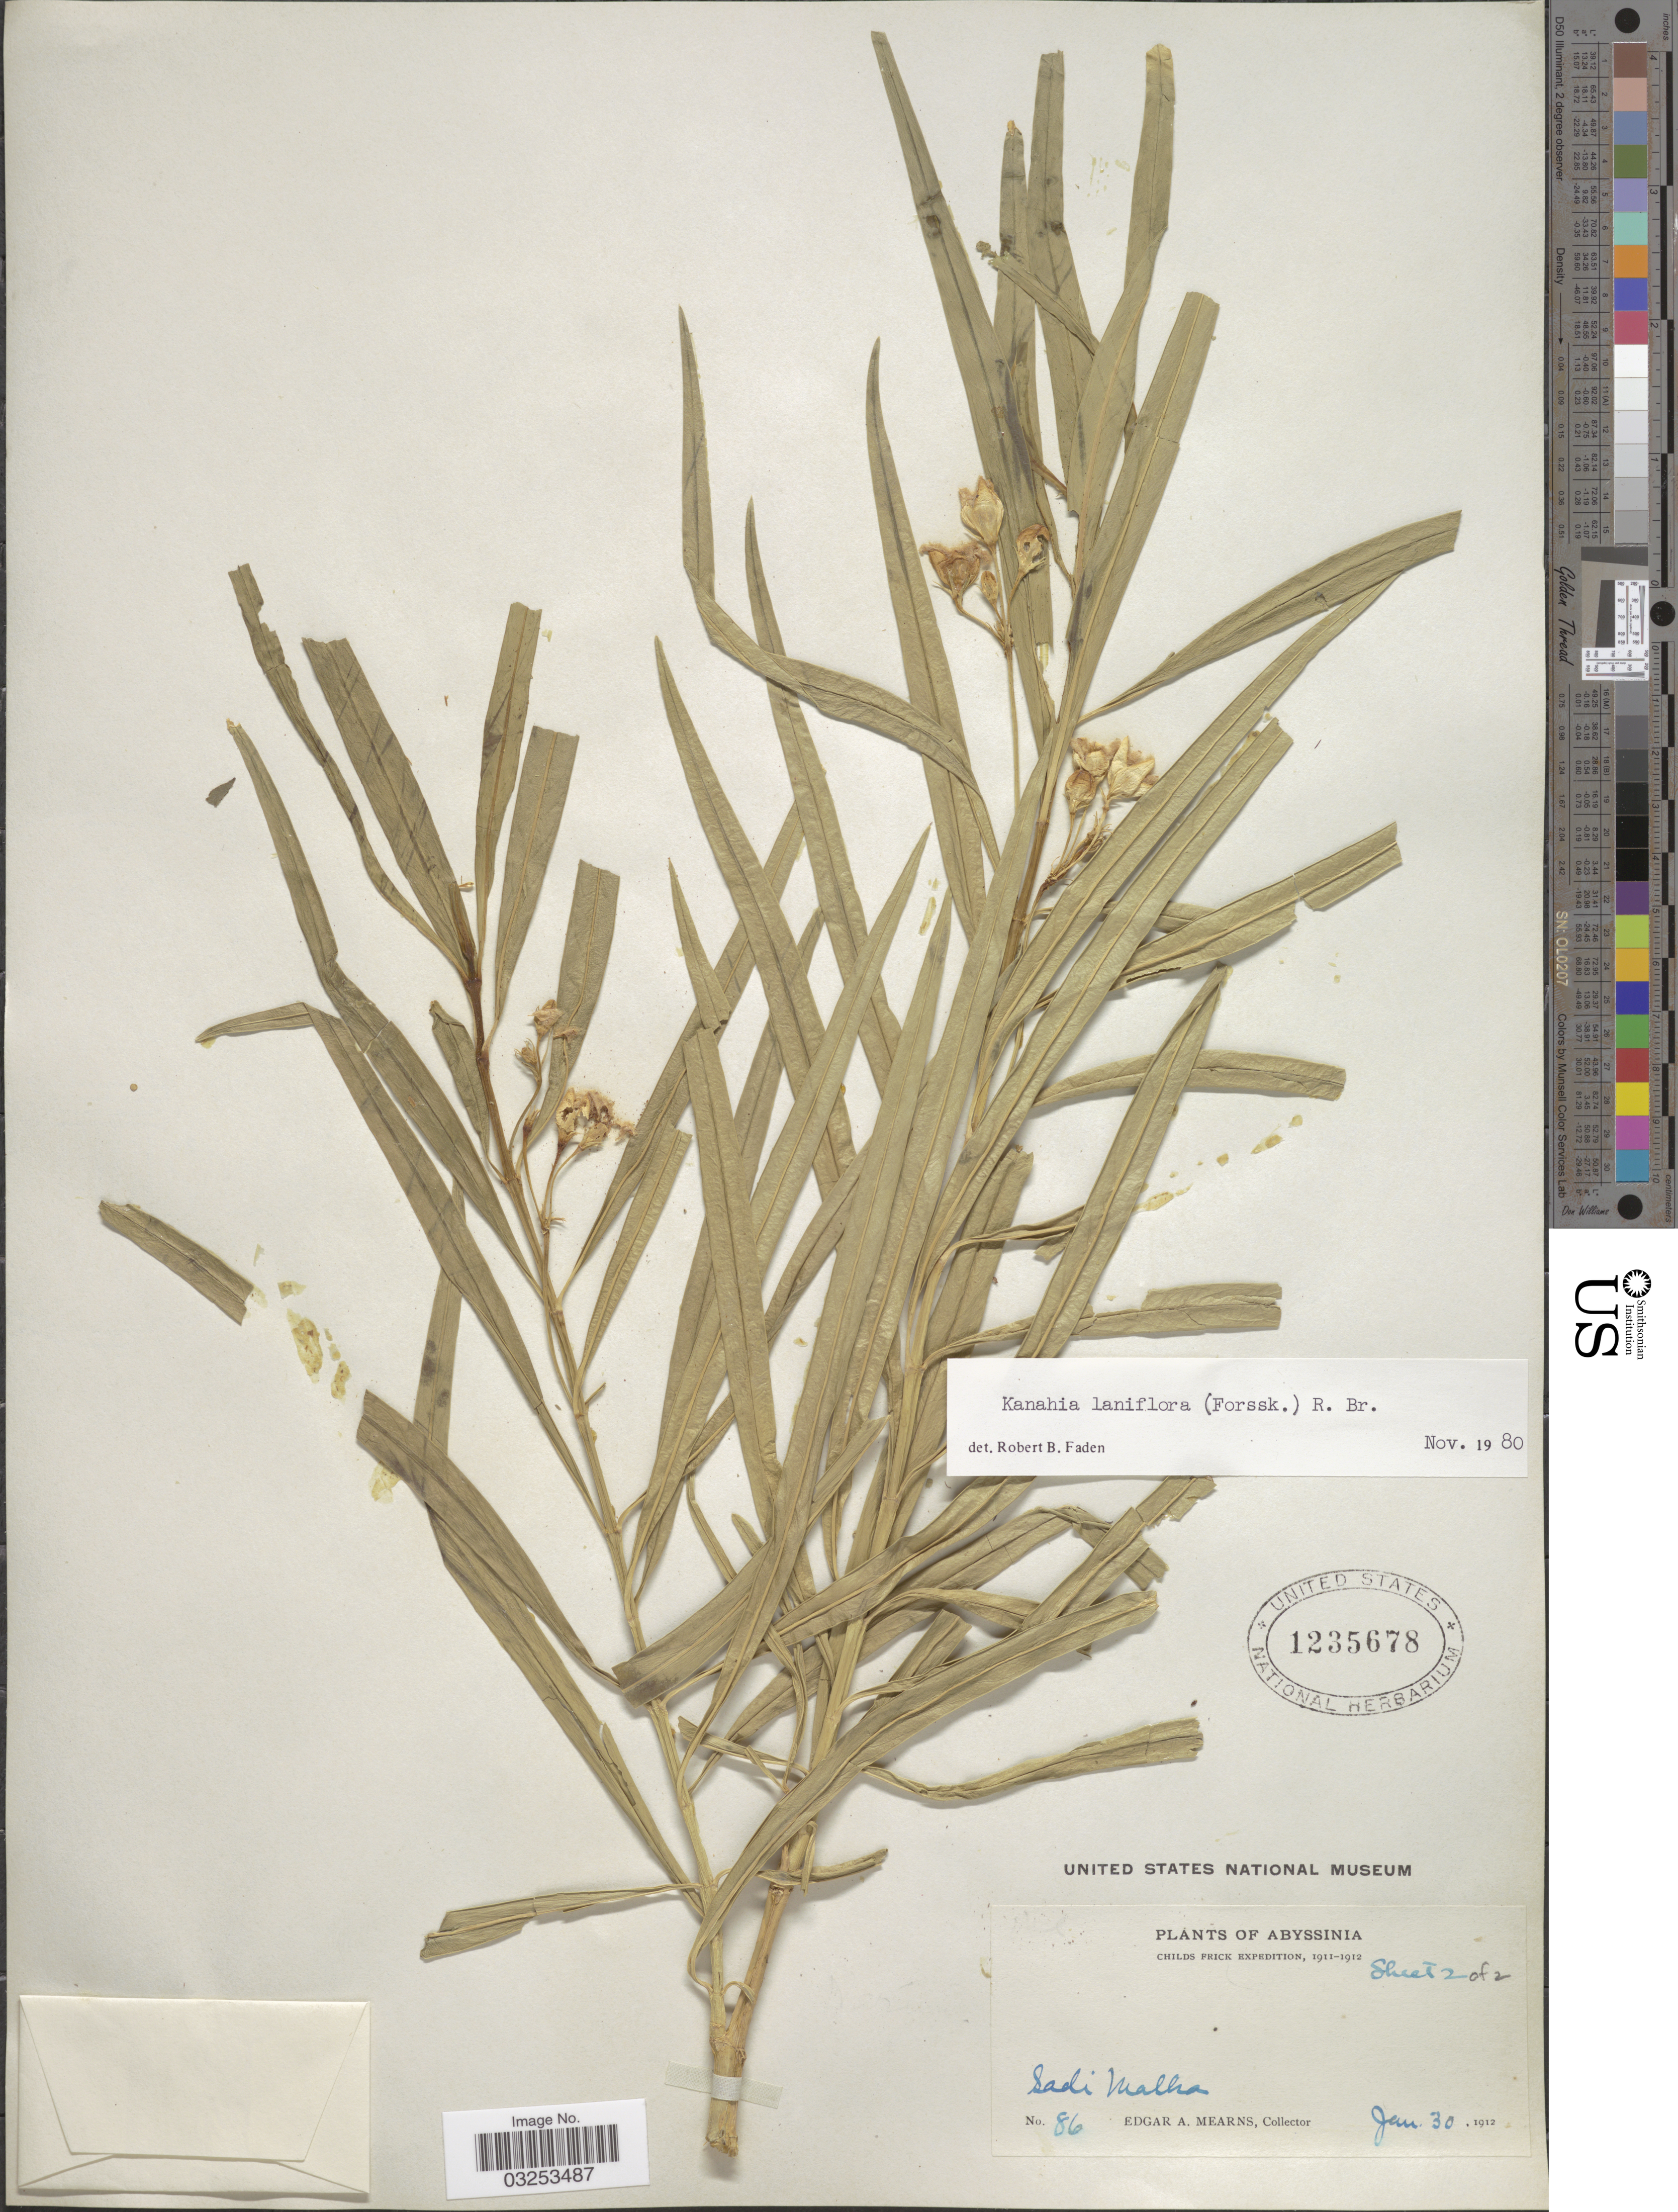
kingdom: Plantae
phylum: Tracheophyta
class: Magnoliopsida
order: Gentianales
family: Apocynaceae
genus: Kanahia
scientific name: Kanahia laniflora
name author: (Forssk.) R. Br.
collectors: E. A. Mearns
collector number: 86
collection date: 1912-01-30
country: Eritrea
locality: Abyssinia. Sadi Malka.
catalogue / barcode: US 1235678